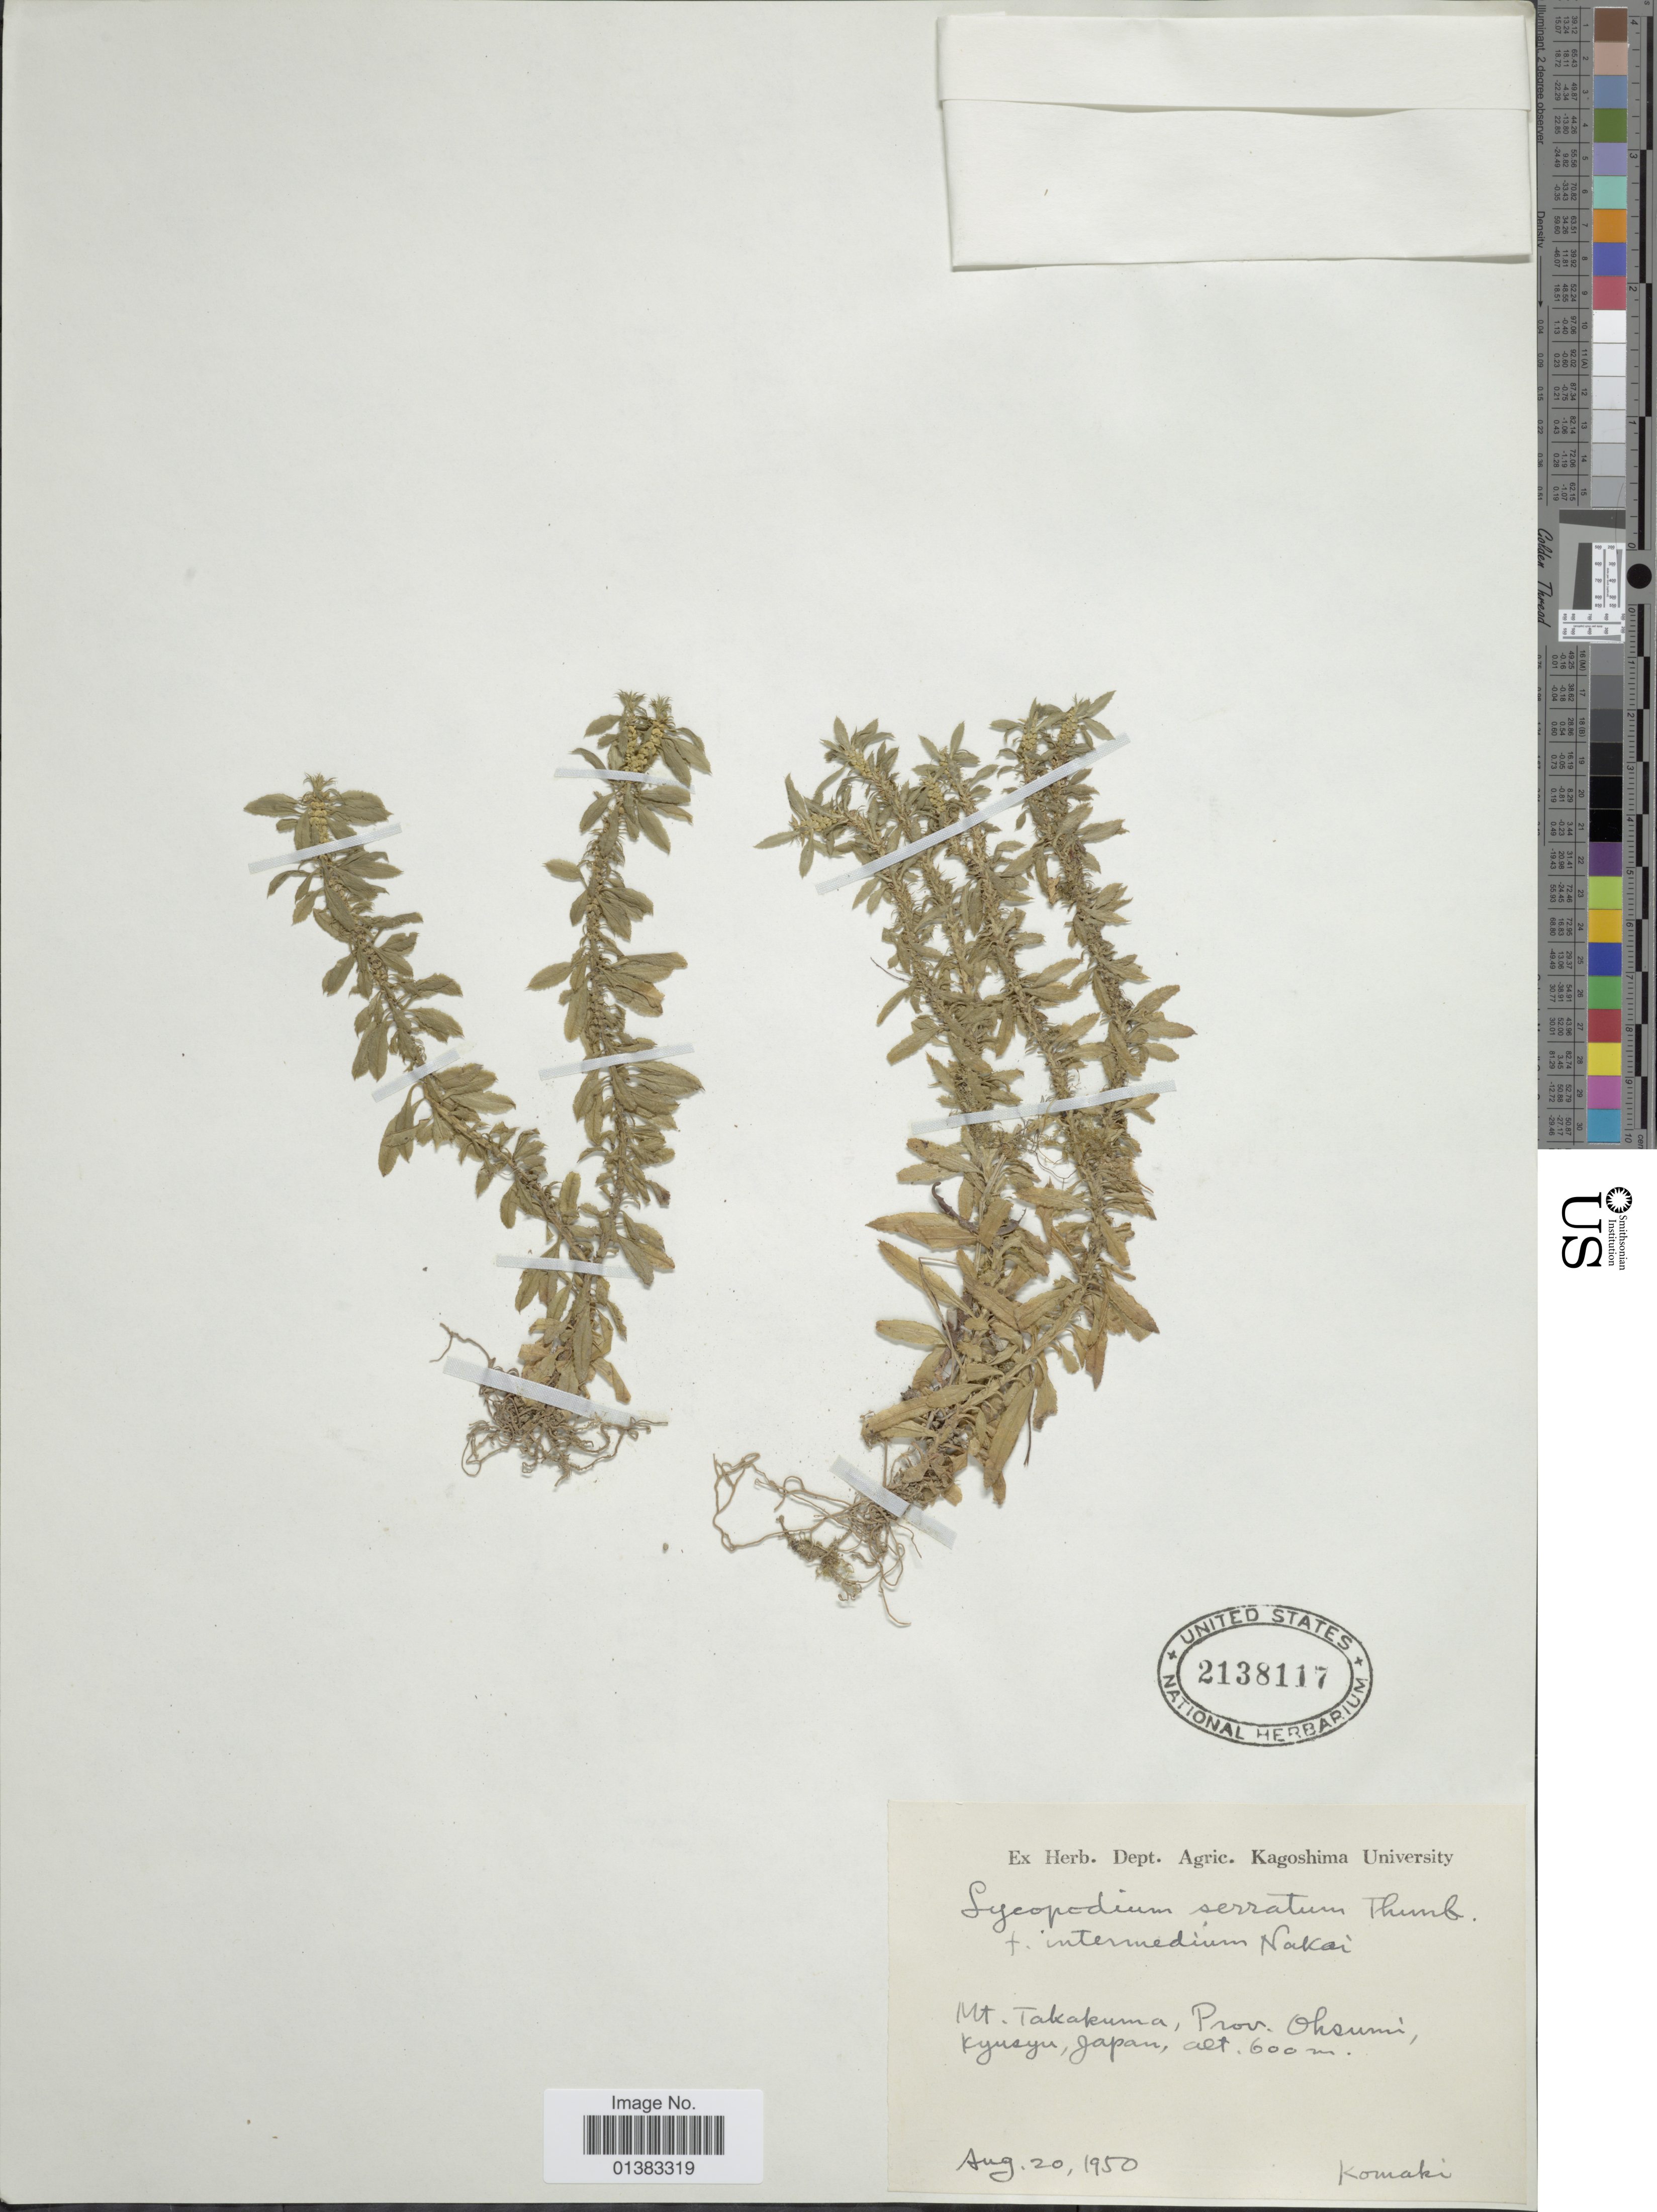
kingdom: Plantae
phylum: Tracheophyta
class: Lycopodiopsida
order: Lycopodiales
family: Lycopodiaceae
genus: Huperzia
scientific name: Huperzia serrata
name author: (Thunb.) Trevis.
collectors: -. Komaki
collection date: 1950-08-20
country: Japan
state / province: Kagosima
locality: Mt. Takakuma, Prov. Ohsumi, Kyusyu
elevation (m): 600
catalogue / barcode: US 2138117